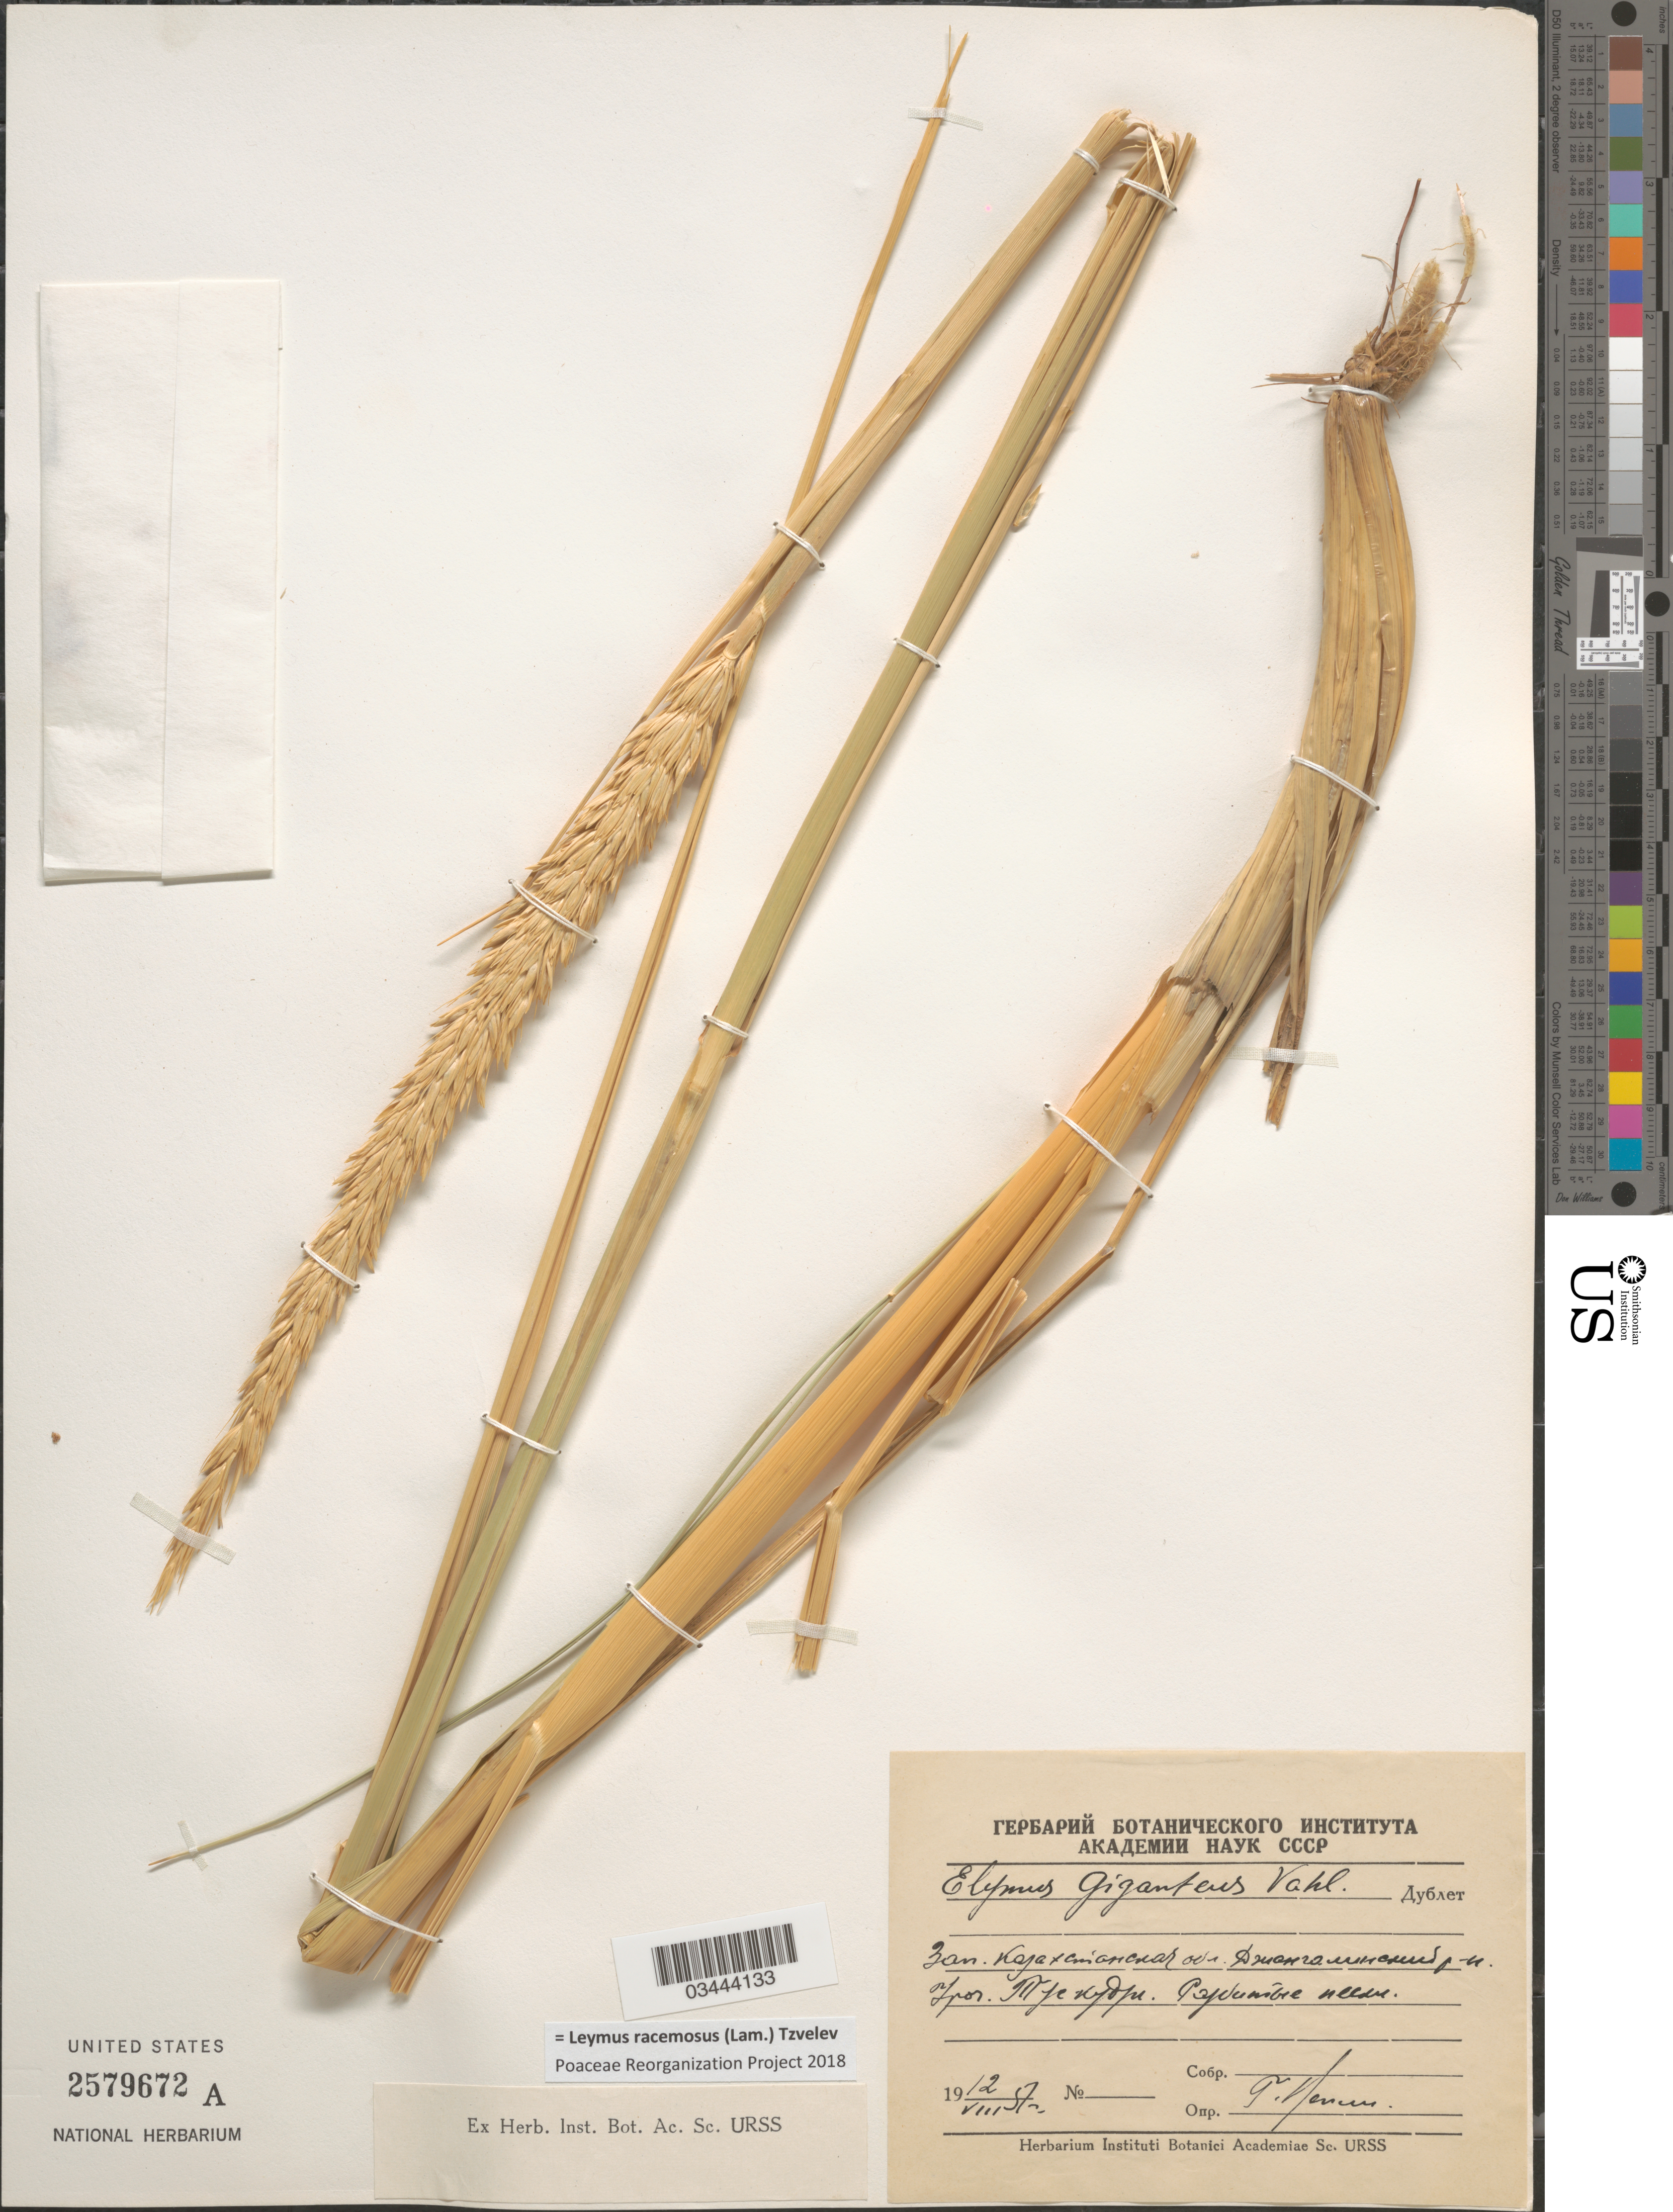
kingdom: Plantae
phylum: Tracheophyta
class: Liliopsida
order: Poales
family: Poaceae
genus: Leymus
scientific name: Leymus racemosus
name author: (Lam.) Tzvelev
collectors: G. Nepli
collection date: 1957-08-12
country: Kazakhstan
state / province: West Kazakhstan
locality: District Dzhangalinskiy, Tuskudre Mts.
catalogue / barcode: US 2579672A